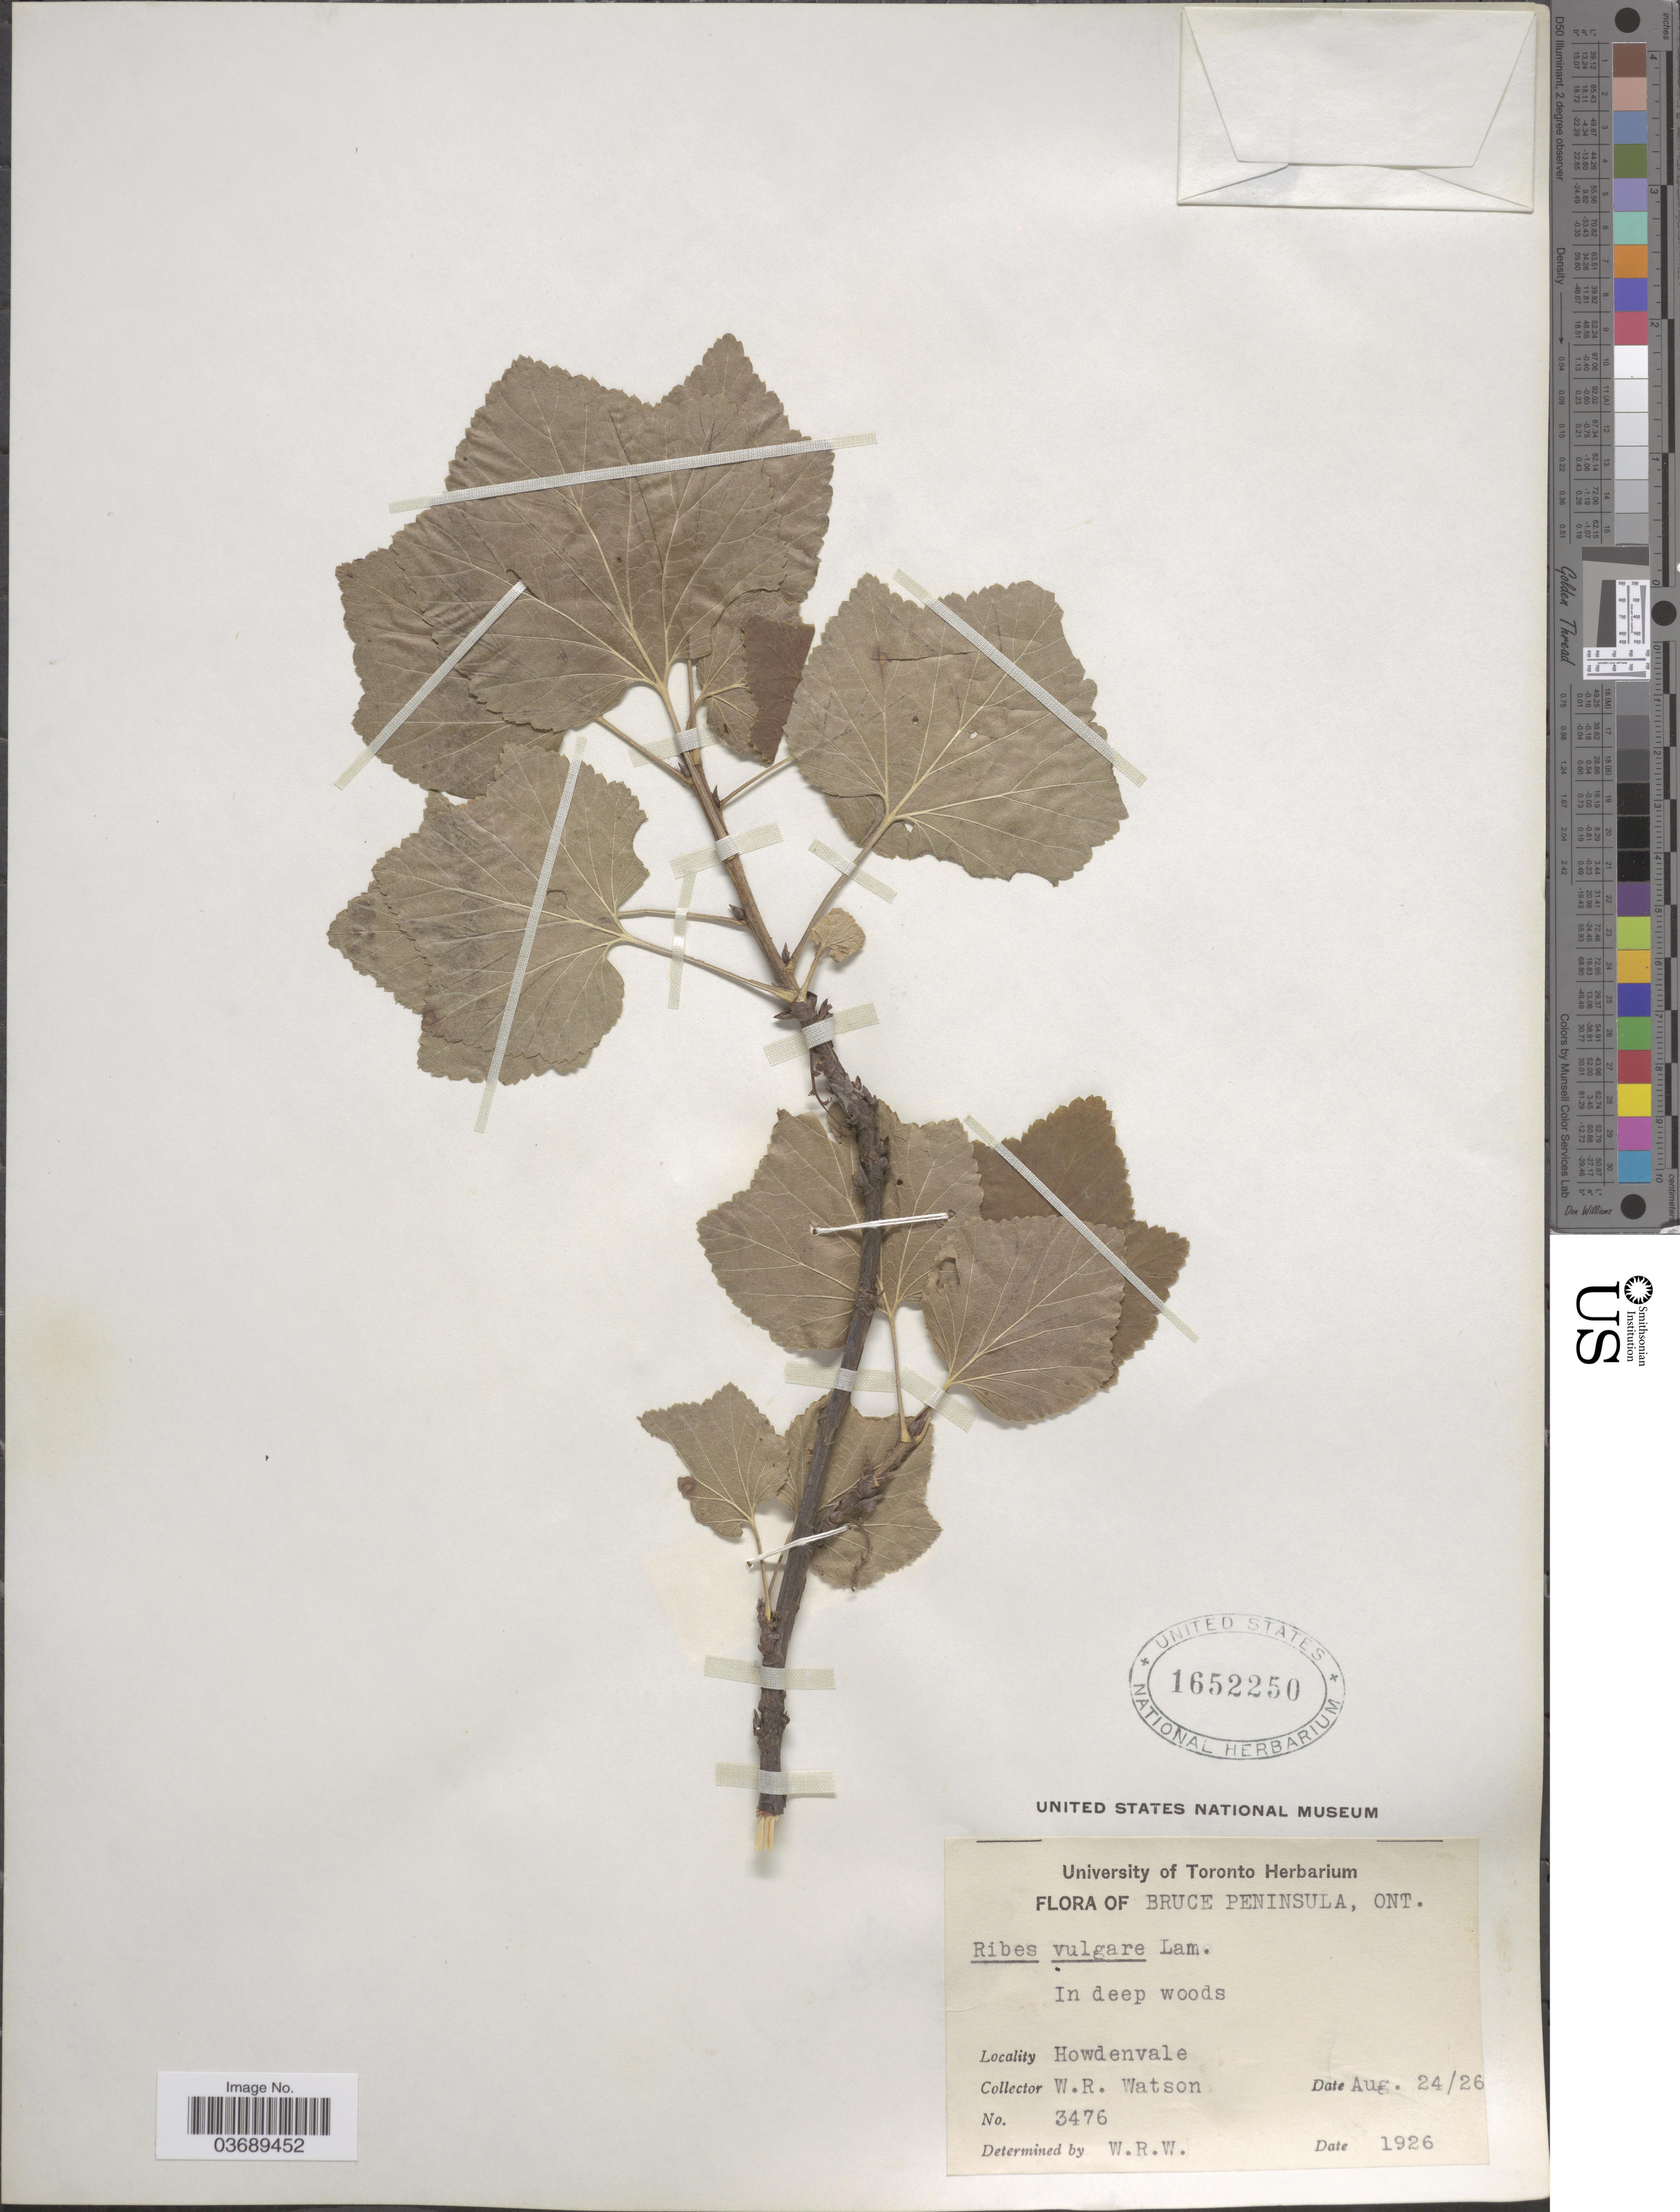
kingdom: Plantae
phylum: Tracheophyta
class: Magnoliopsida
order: Saxifragales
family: Grossulariaceae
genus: Ribes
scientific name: Ribes vulgare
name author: Lam.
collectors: W. R. Watson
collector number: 3476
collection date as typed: Transcribed d/m/y: 24/8/26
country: Canada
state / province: Ontario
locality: Bruce Peninsula. Howdenvale.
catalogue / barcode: US 1652250